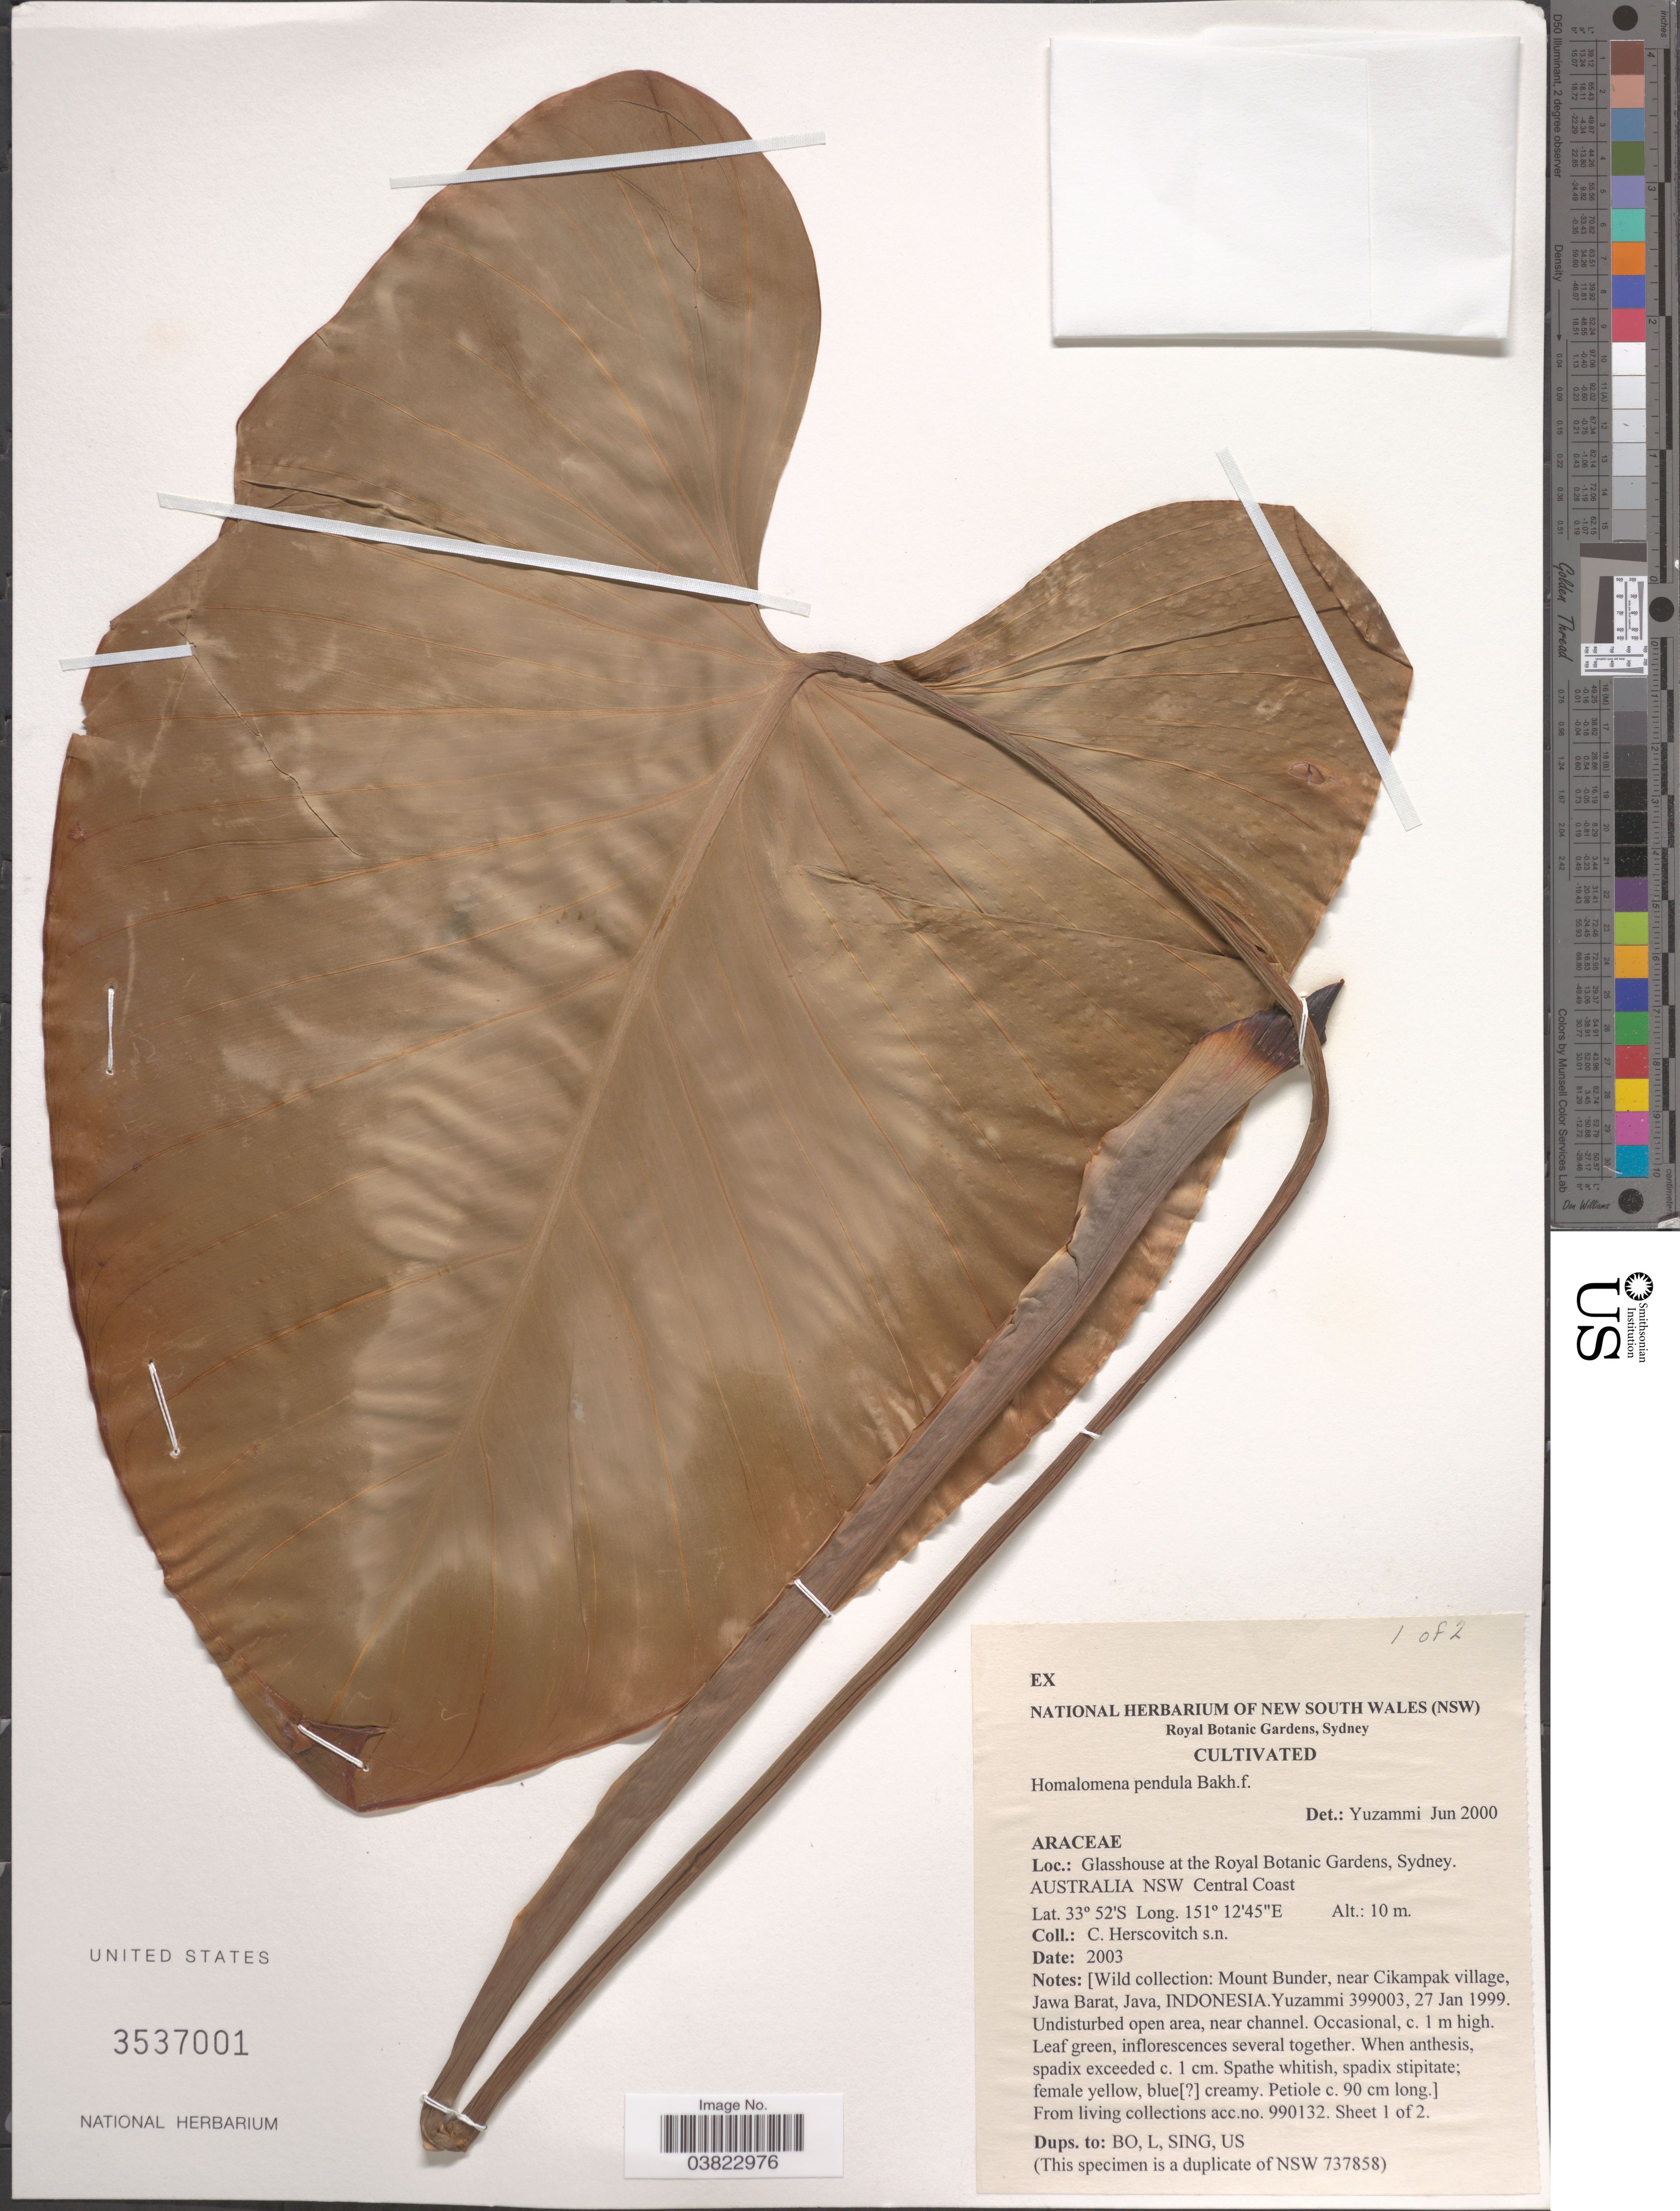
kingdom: Plantae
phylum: Tracheophyta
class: Liliopsida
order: Alismatales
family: Araceae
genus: Homalomena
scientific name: Homalomena pendula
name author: (Blume) Bakh. f.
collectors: C. Herscovitch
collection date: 2003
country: Australia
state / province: New South Wales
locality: Glasshouse at the Royal Botanic Gardens, Sydney. Central Coast.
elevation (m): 10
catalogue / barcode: US 3537001